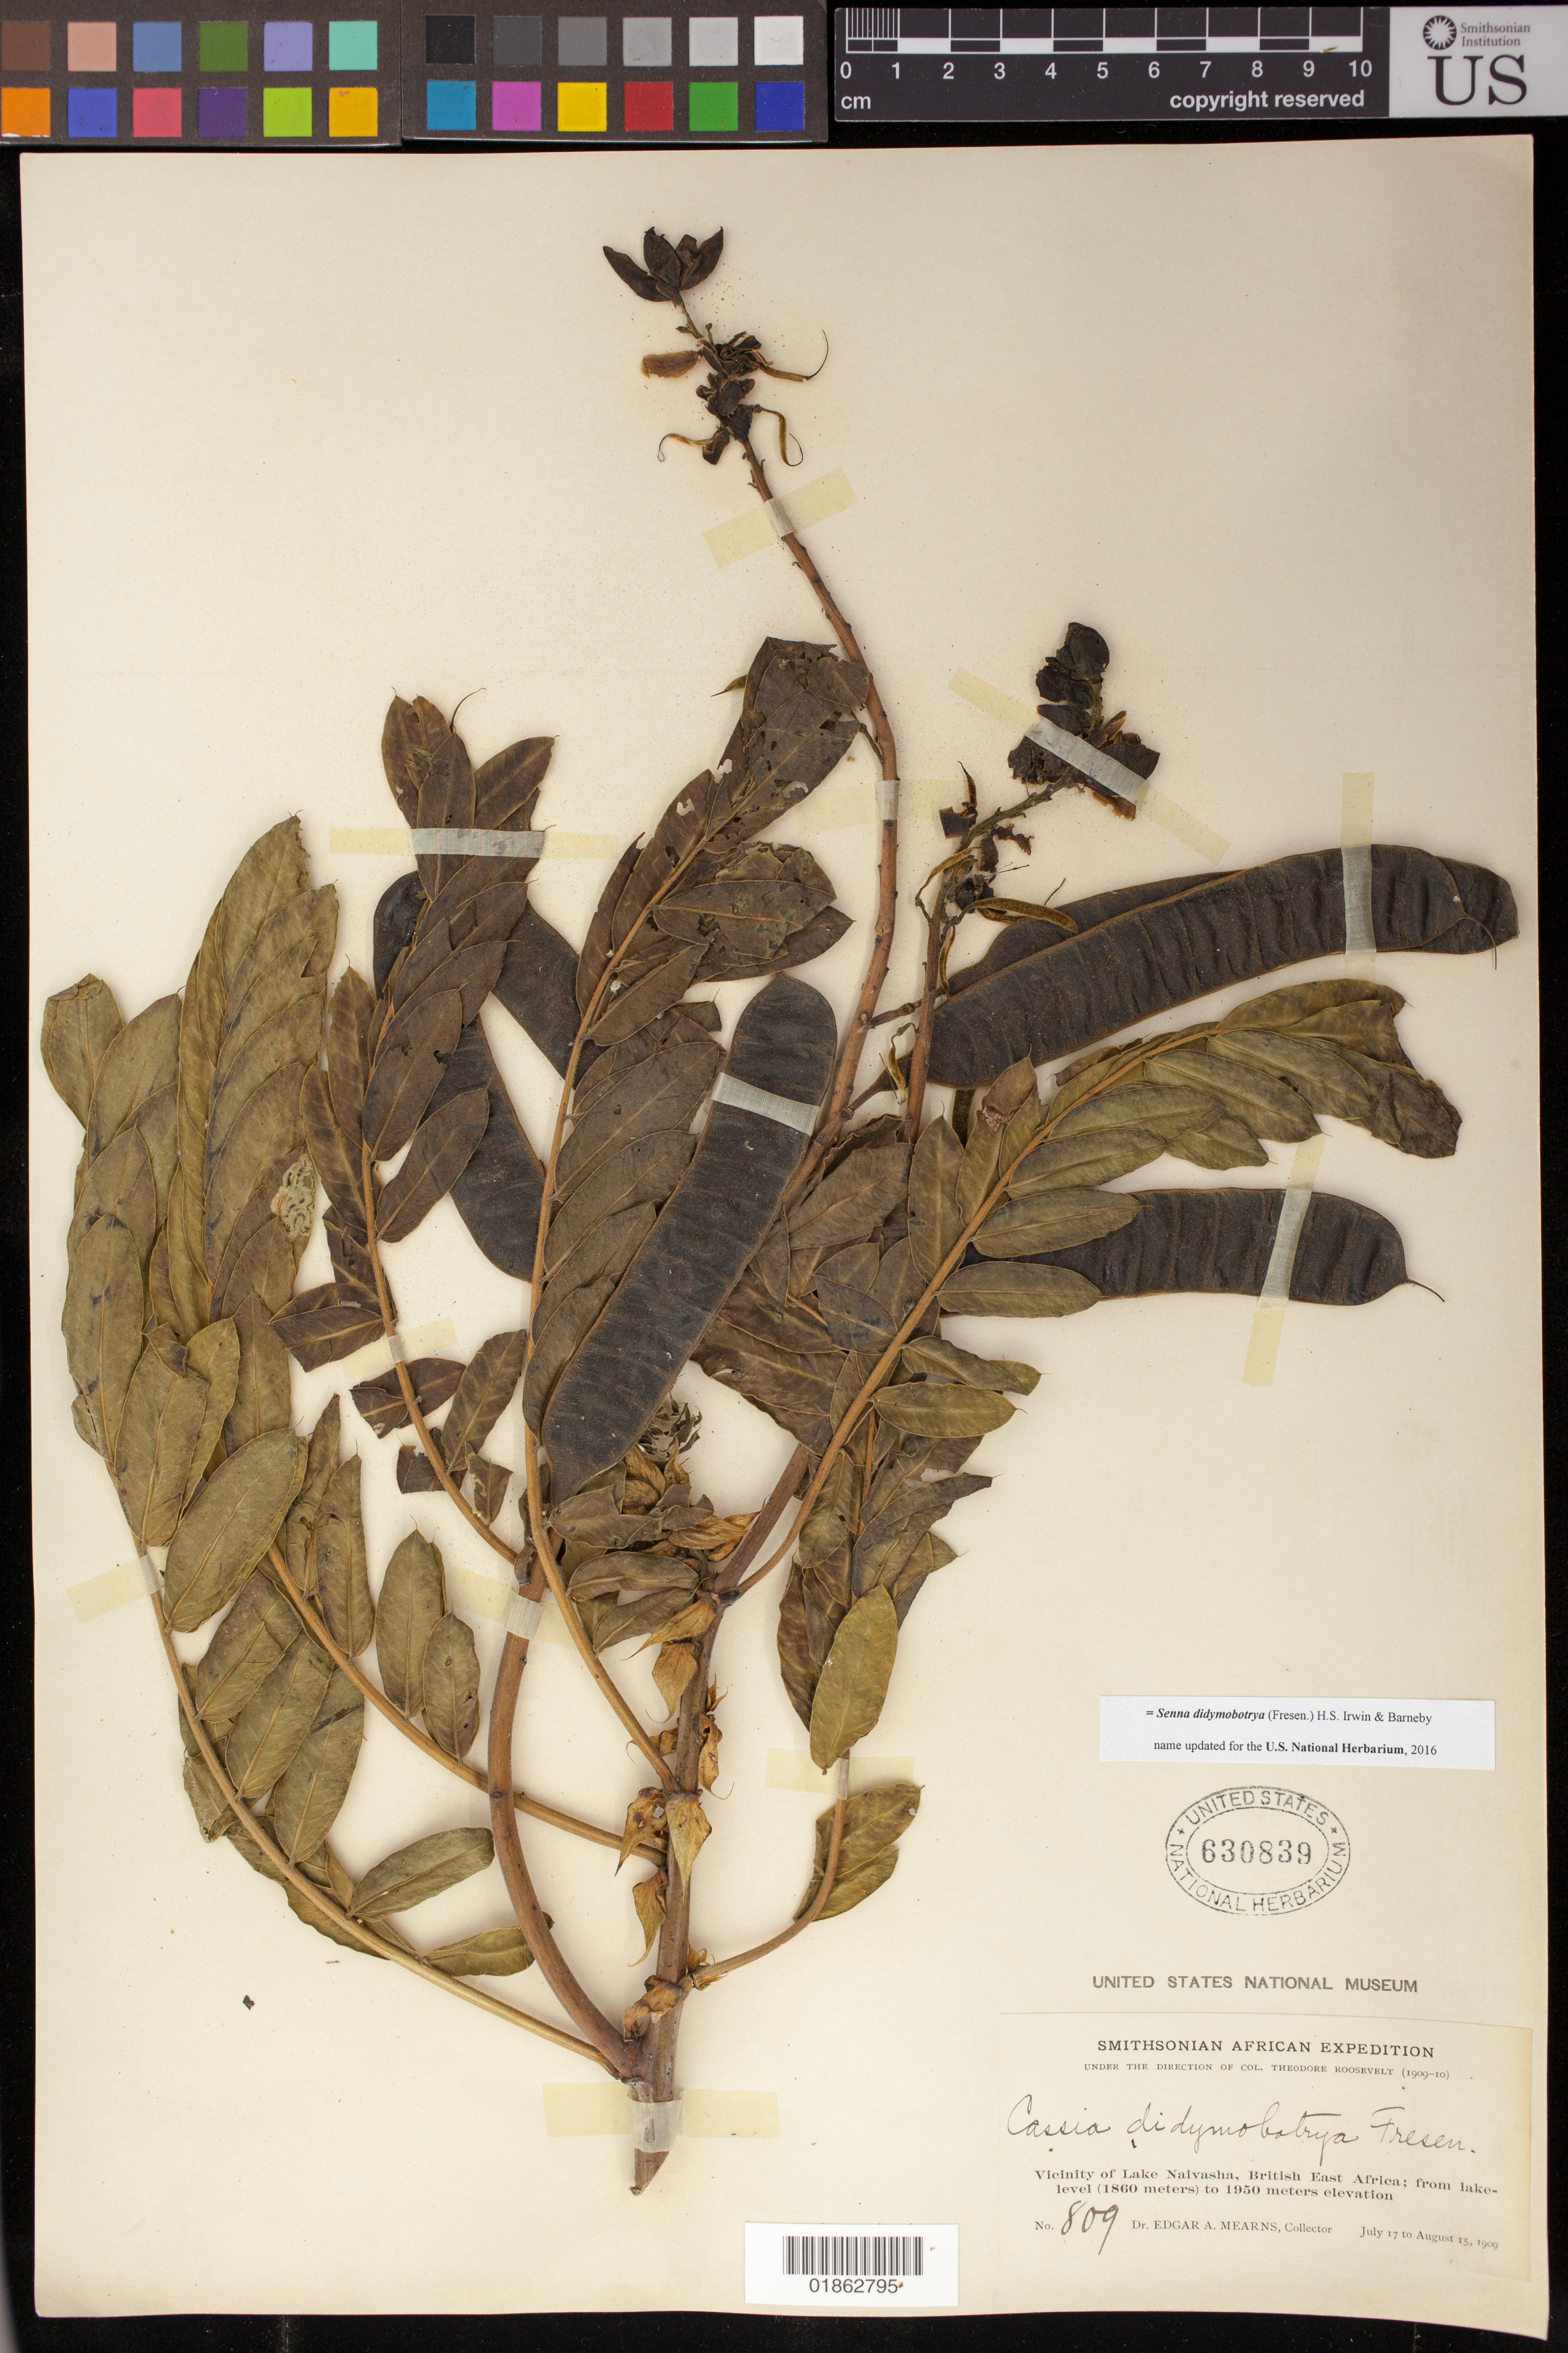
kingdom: Plantae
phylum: Tracheophyta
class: Magnoliopsida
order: Fabales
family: Fabaceae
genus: Senna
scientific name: Senna didymobotrya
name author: (Fresen.) H.S. Irwin & Barneby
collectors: E. A. Mearns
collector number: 809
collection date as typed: July 17 to August 15, 1909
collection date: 1909-07-17/1909-08-15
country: Kenya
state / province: Nakuru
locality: Vicinity of Lake Naivasha, British East Africa.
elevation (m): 1860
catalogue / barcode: US 630839